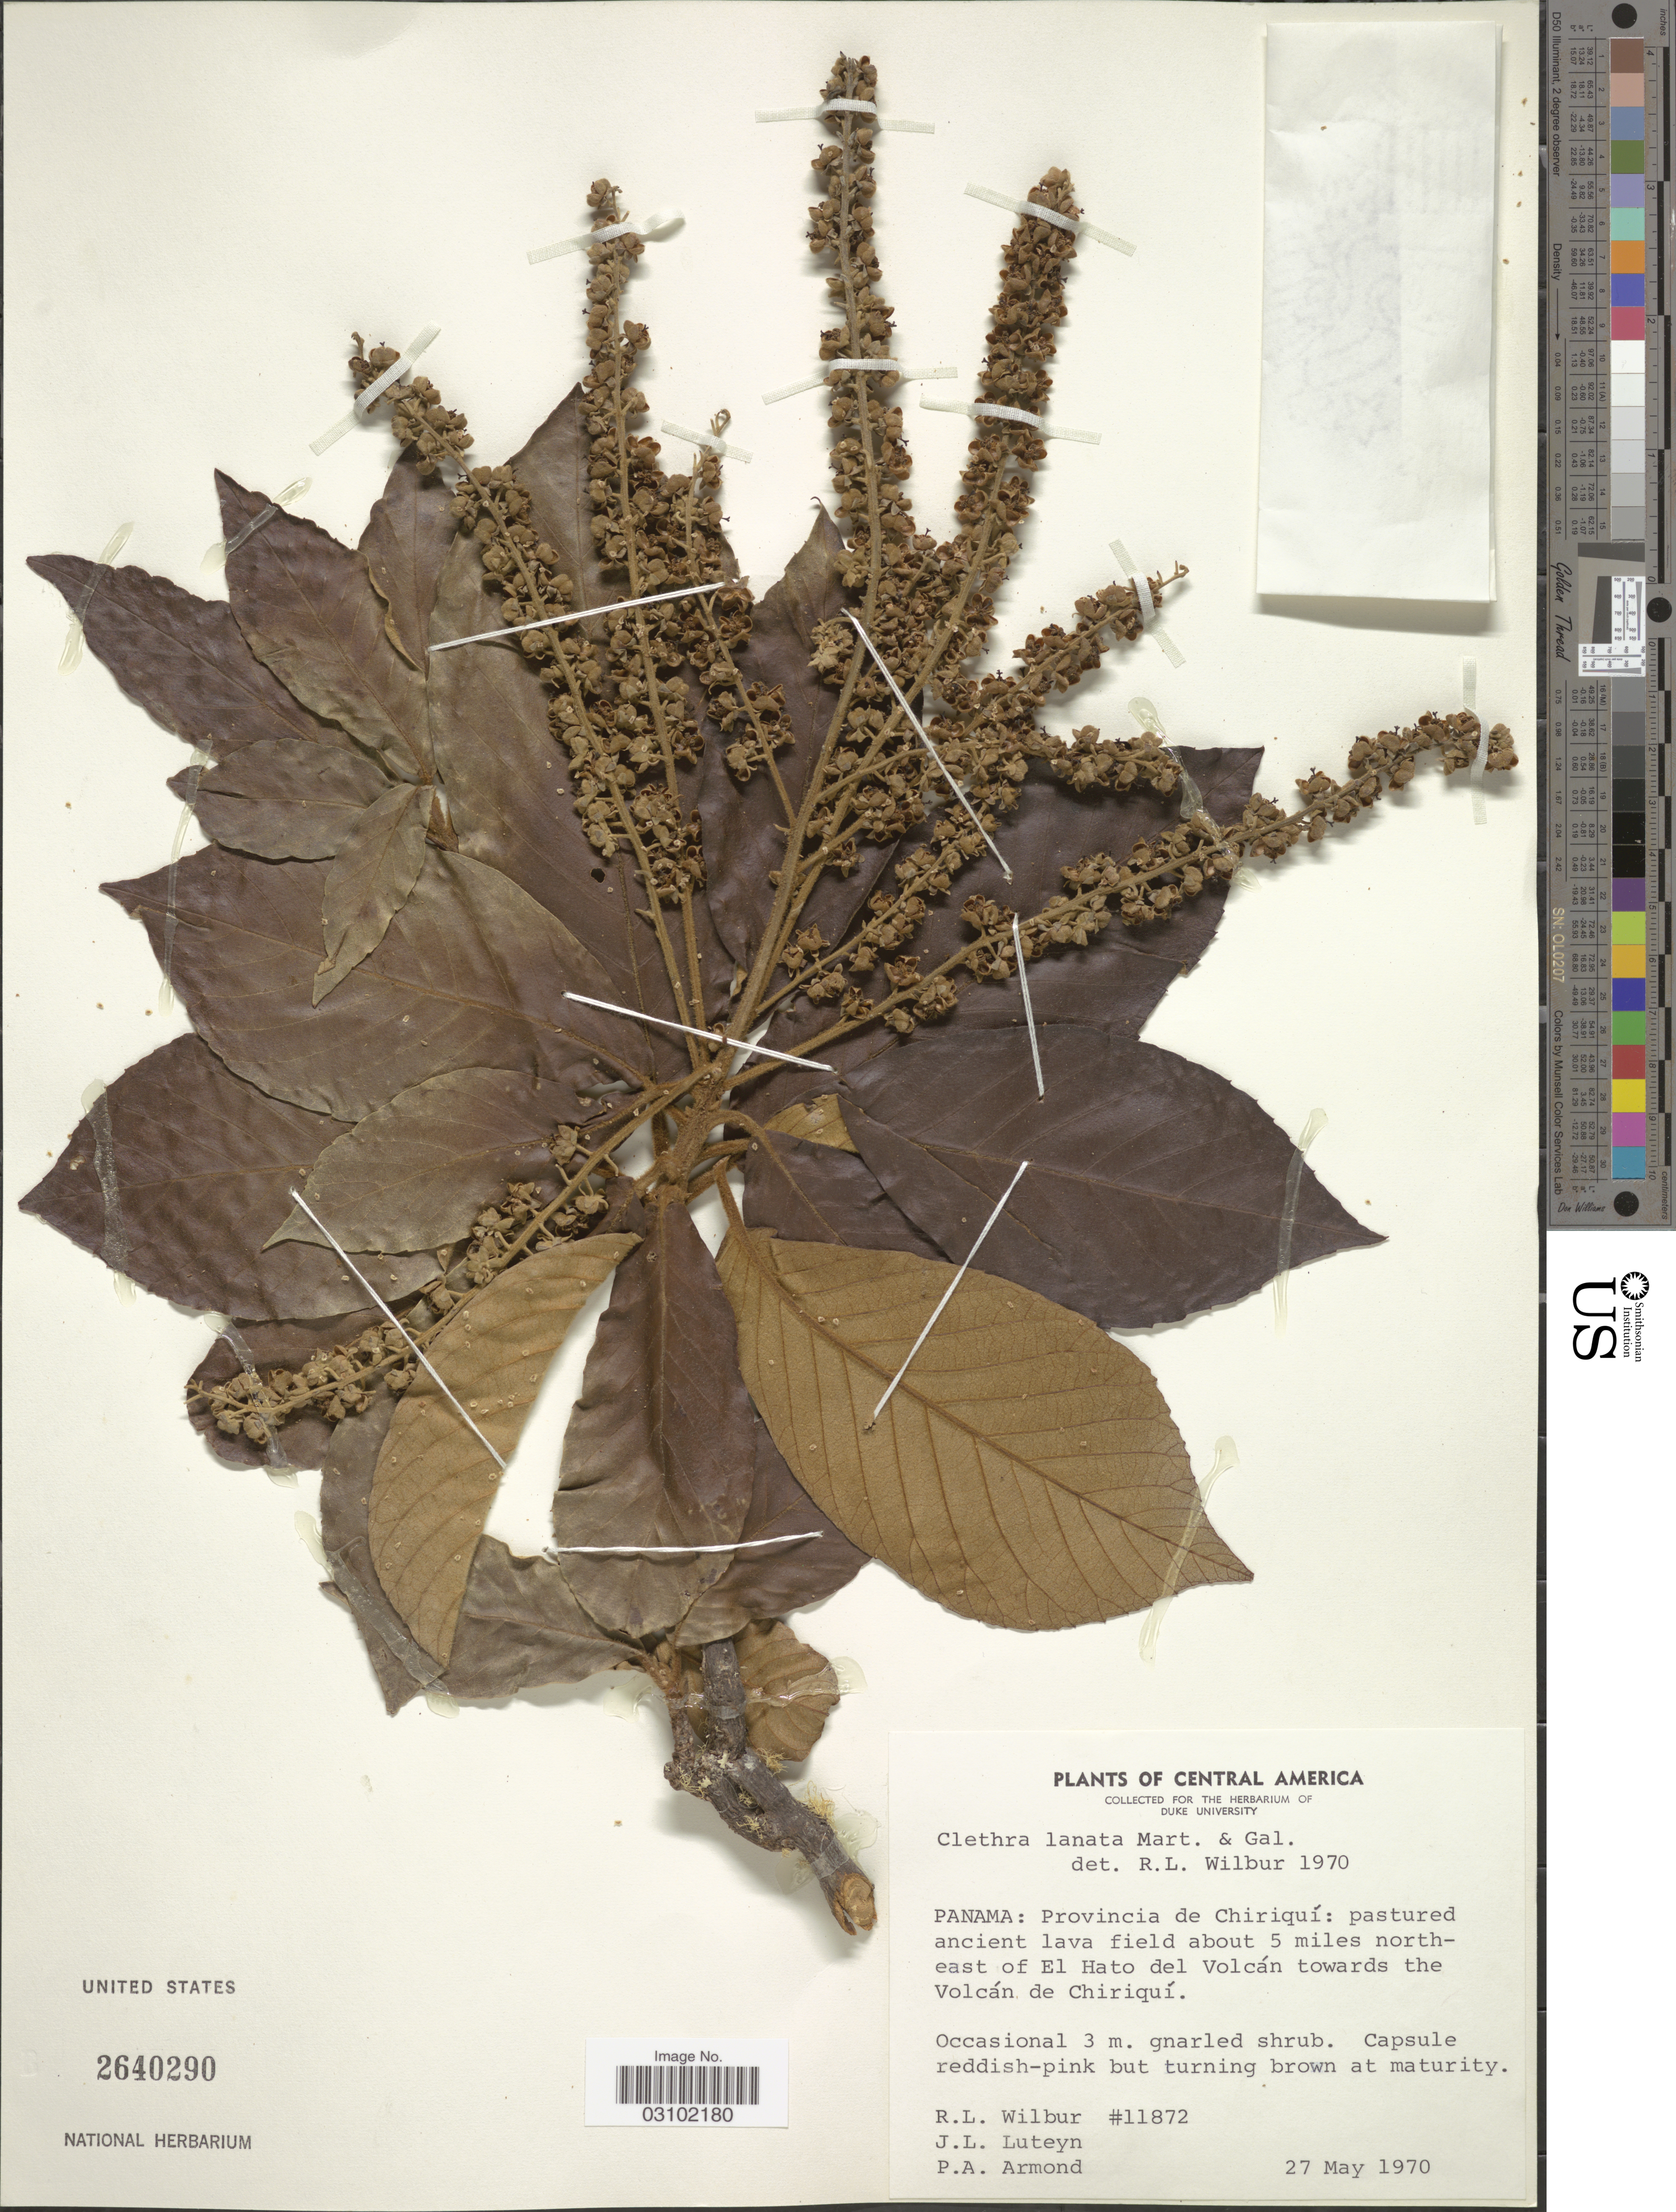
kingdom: Plantae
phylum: Tracheophyta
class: Magnoliopsida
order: Ericales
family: Clethraceae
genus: Clethra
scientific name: Clethra lanata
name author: M. Martens & Galeotti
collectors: R. L. Wilbur, J. Luteyn & P. Armond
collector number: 11872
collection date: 1970-05-27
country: Panama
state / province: Chiriqui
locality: Provincia de Chiriquí: pastured ancient lava field about 5 miles northeast of El Hato del Volcán towards the Volcán de Chiriquí.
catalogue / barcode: US 2640290